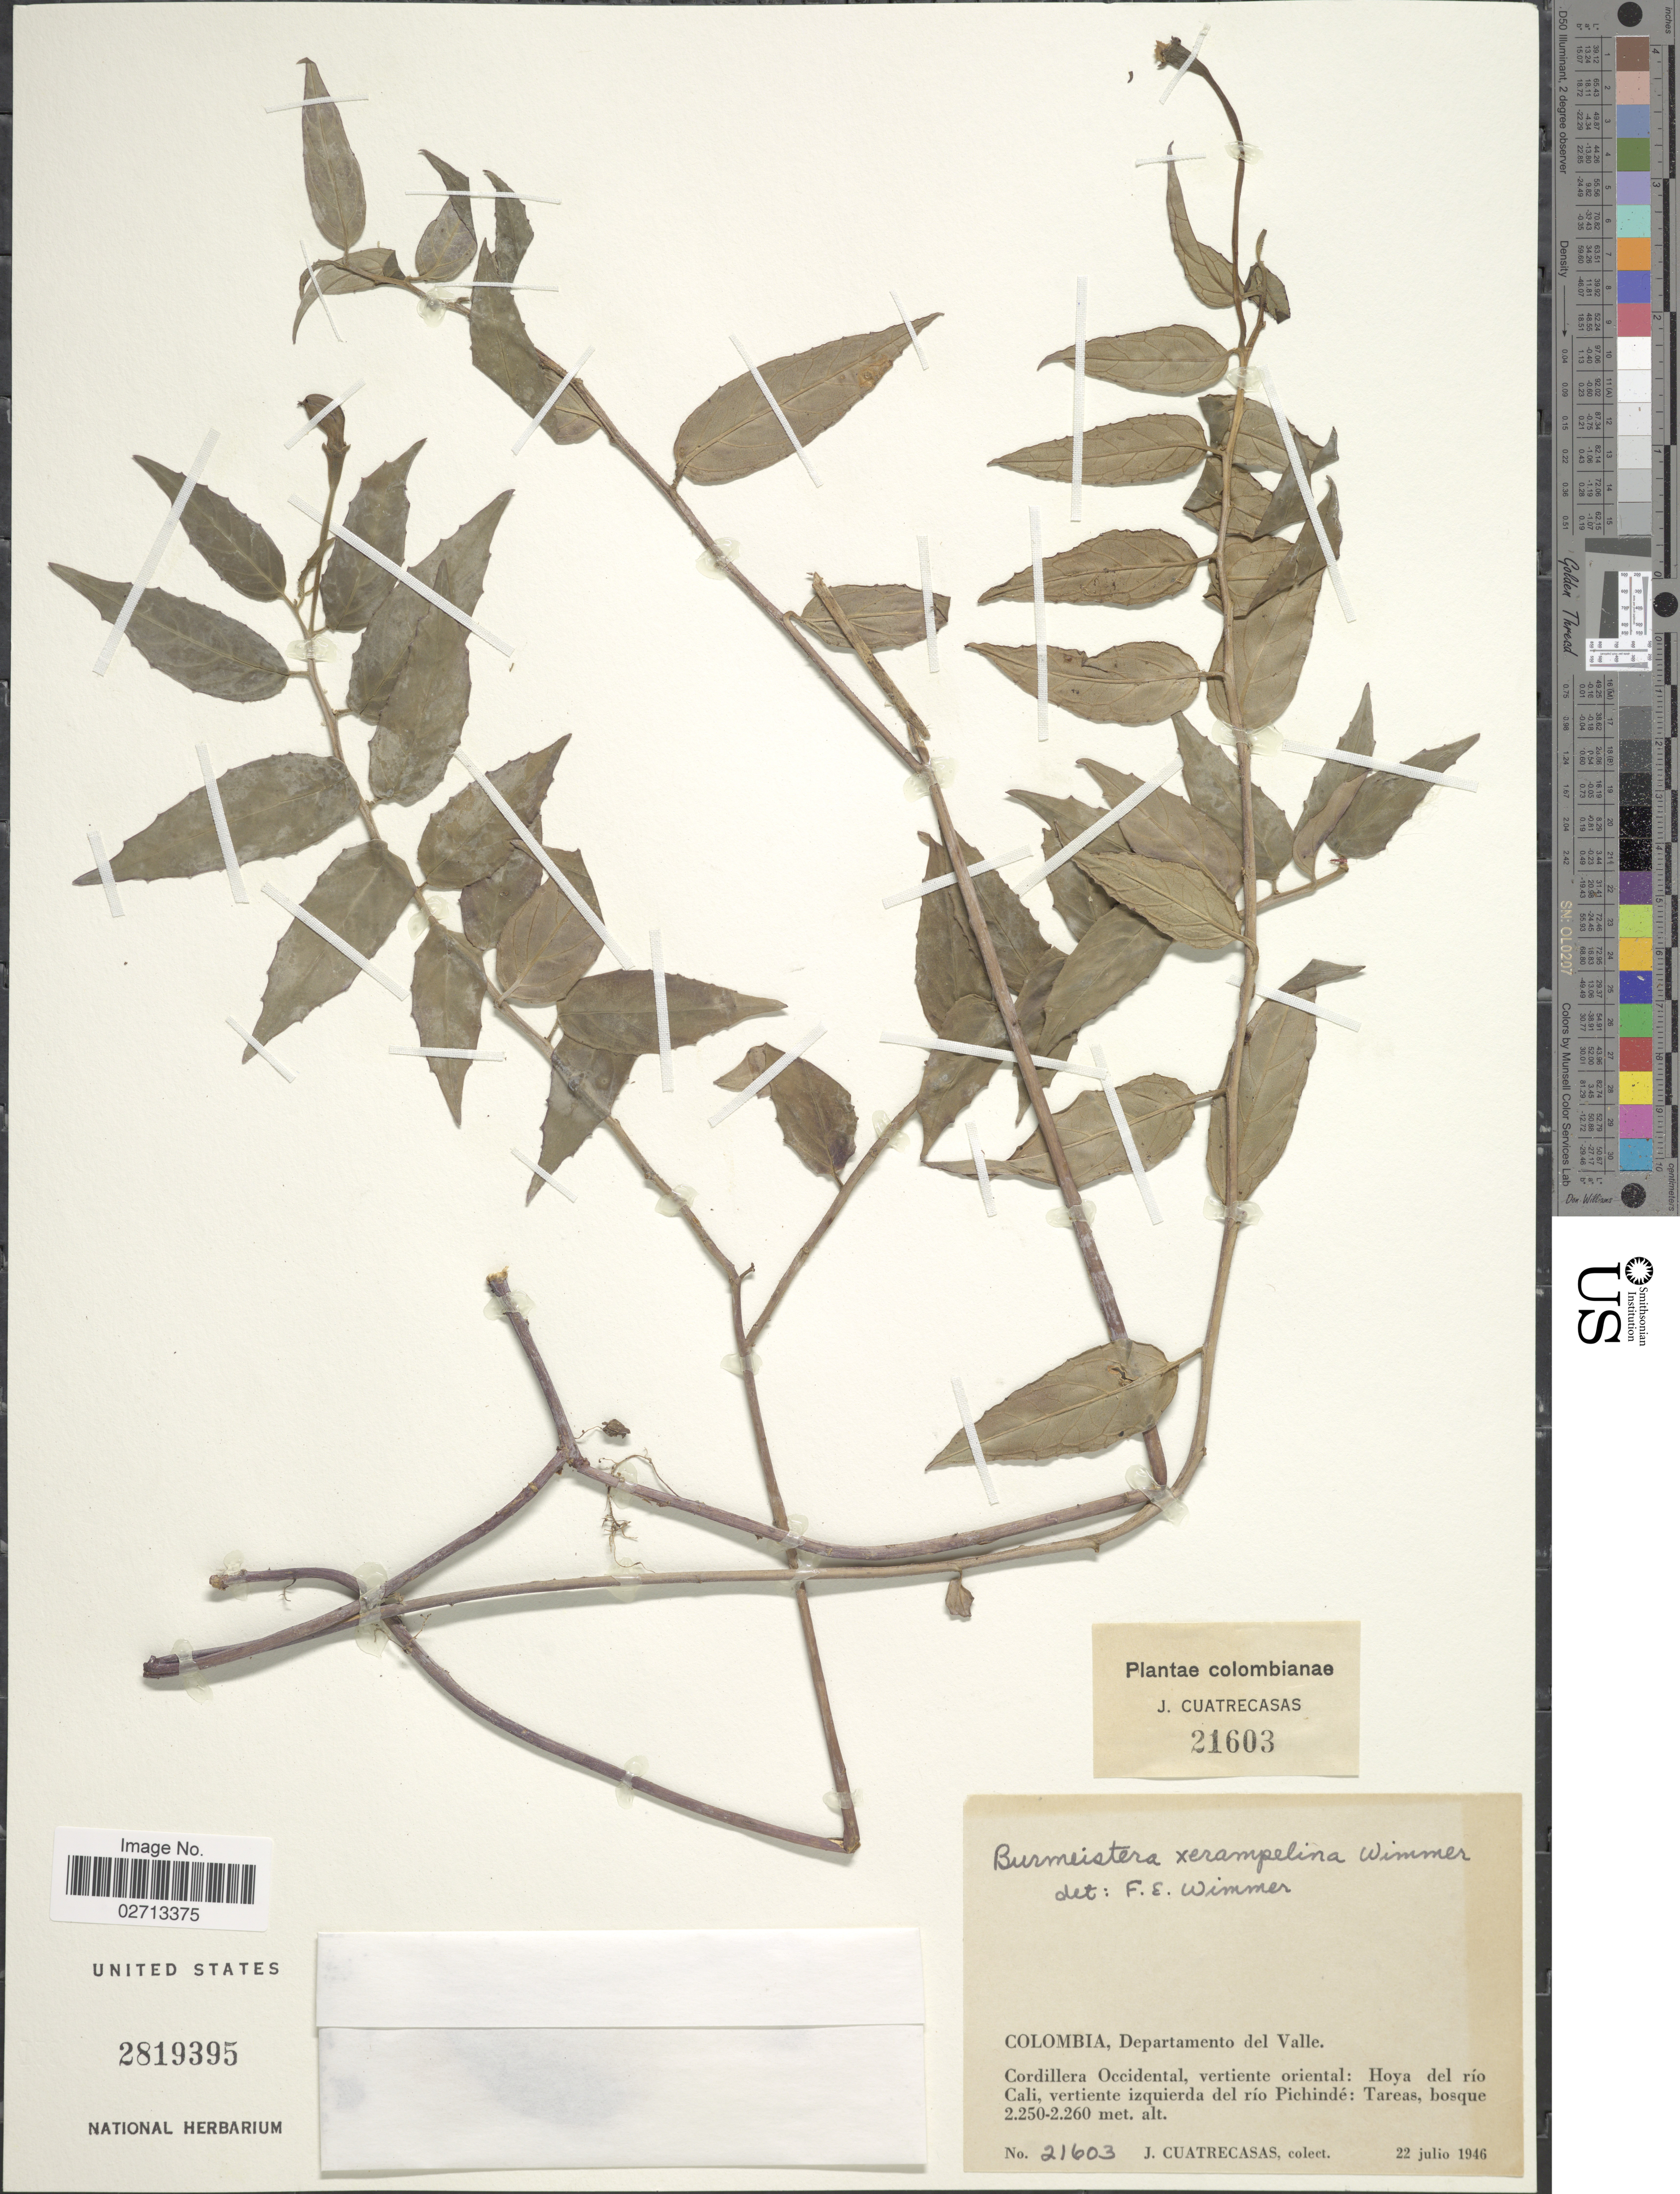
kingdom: Plantae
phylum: Tracheophyta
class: Magnoliopsida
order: Asterales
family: Campanulaceae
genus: Burmeistera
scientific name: Burmeistera xerampelina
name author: E. Wimm.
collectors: J. Cuatrecasas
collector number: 21603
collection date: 1946-07-22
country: Colombia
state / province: Valle del Cauca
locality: Departmanento del Valle. Cordillera Occidental, vertiente oriental: Hoya del río Cali, vertiente izquierda del río Pichindí: Tareas.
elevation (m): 2250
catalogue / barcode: US 2819395